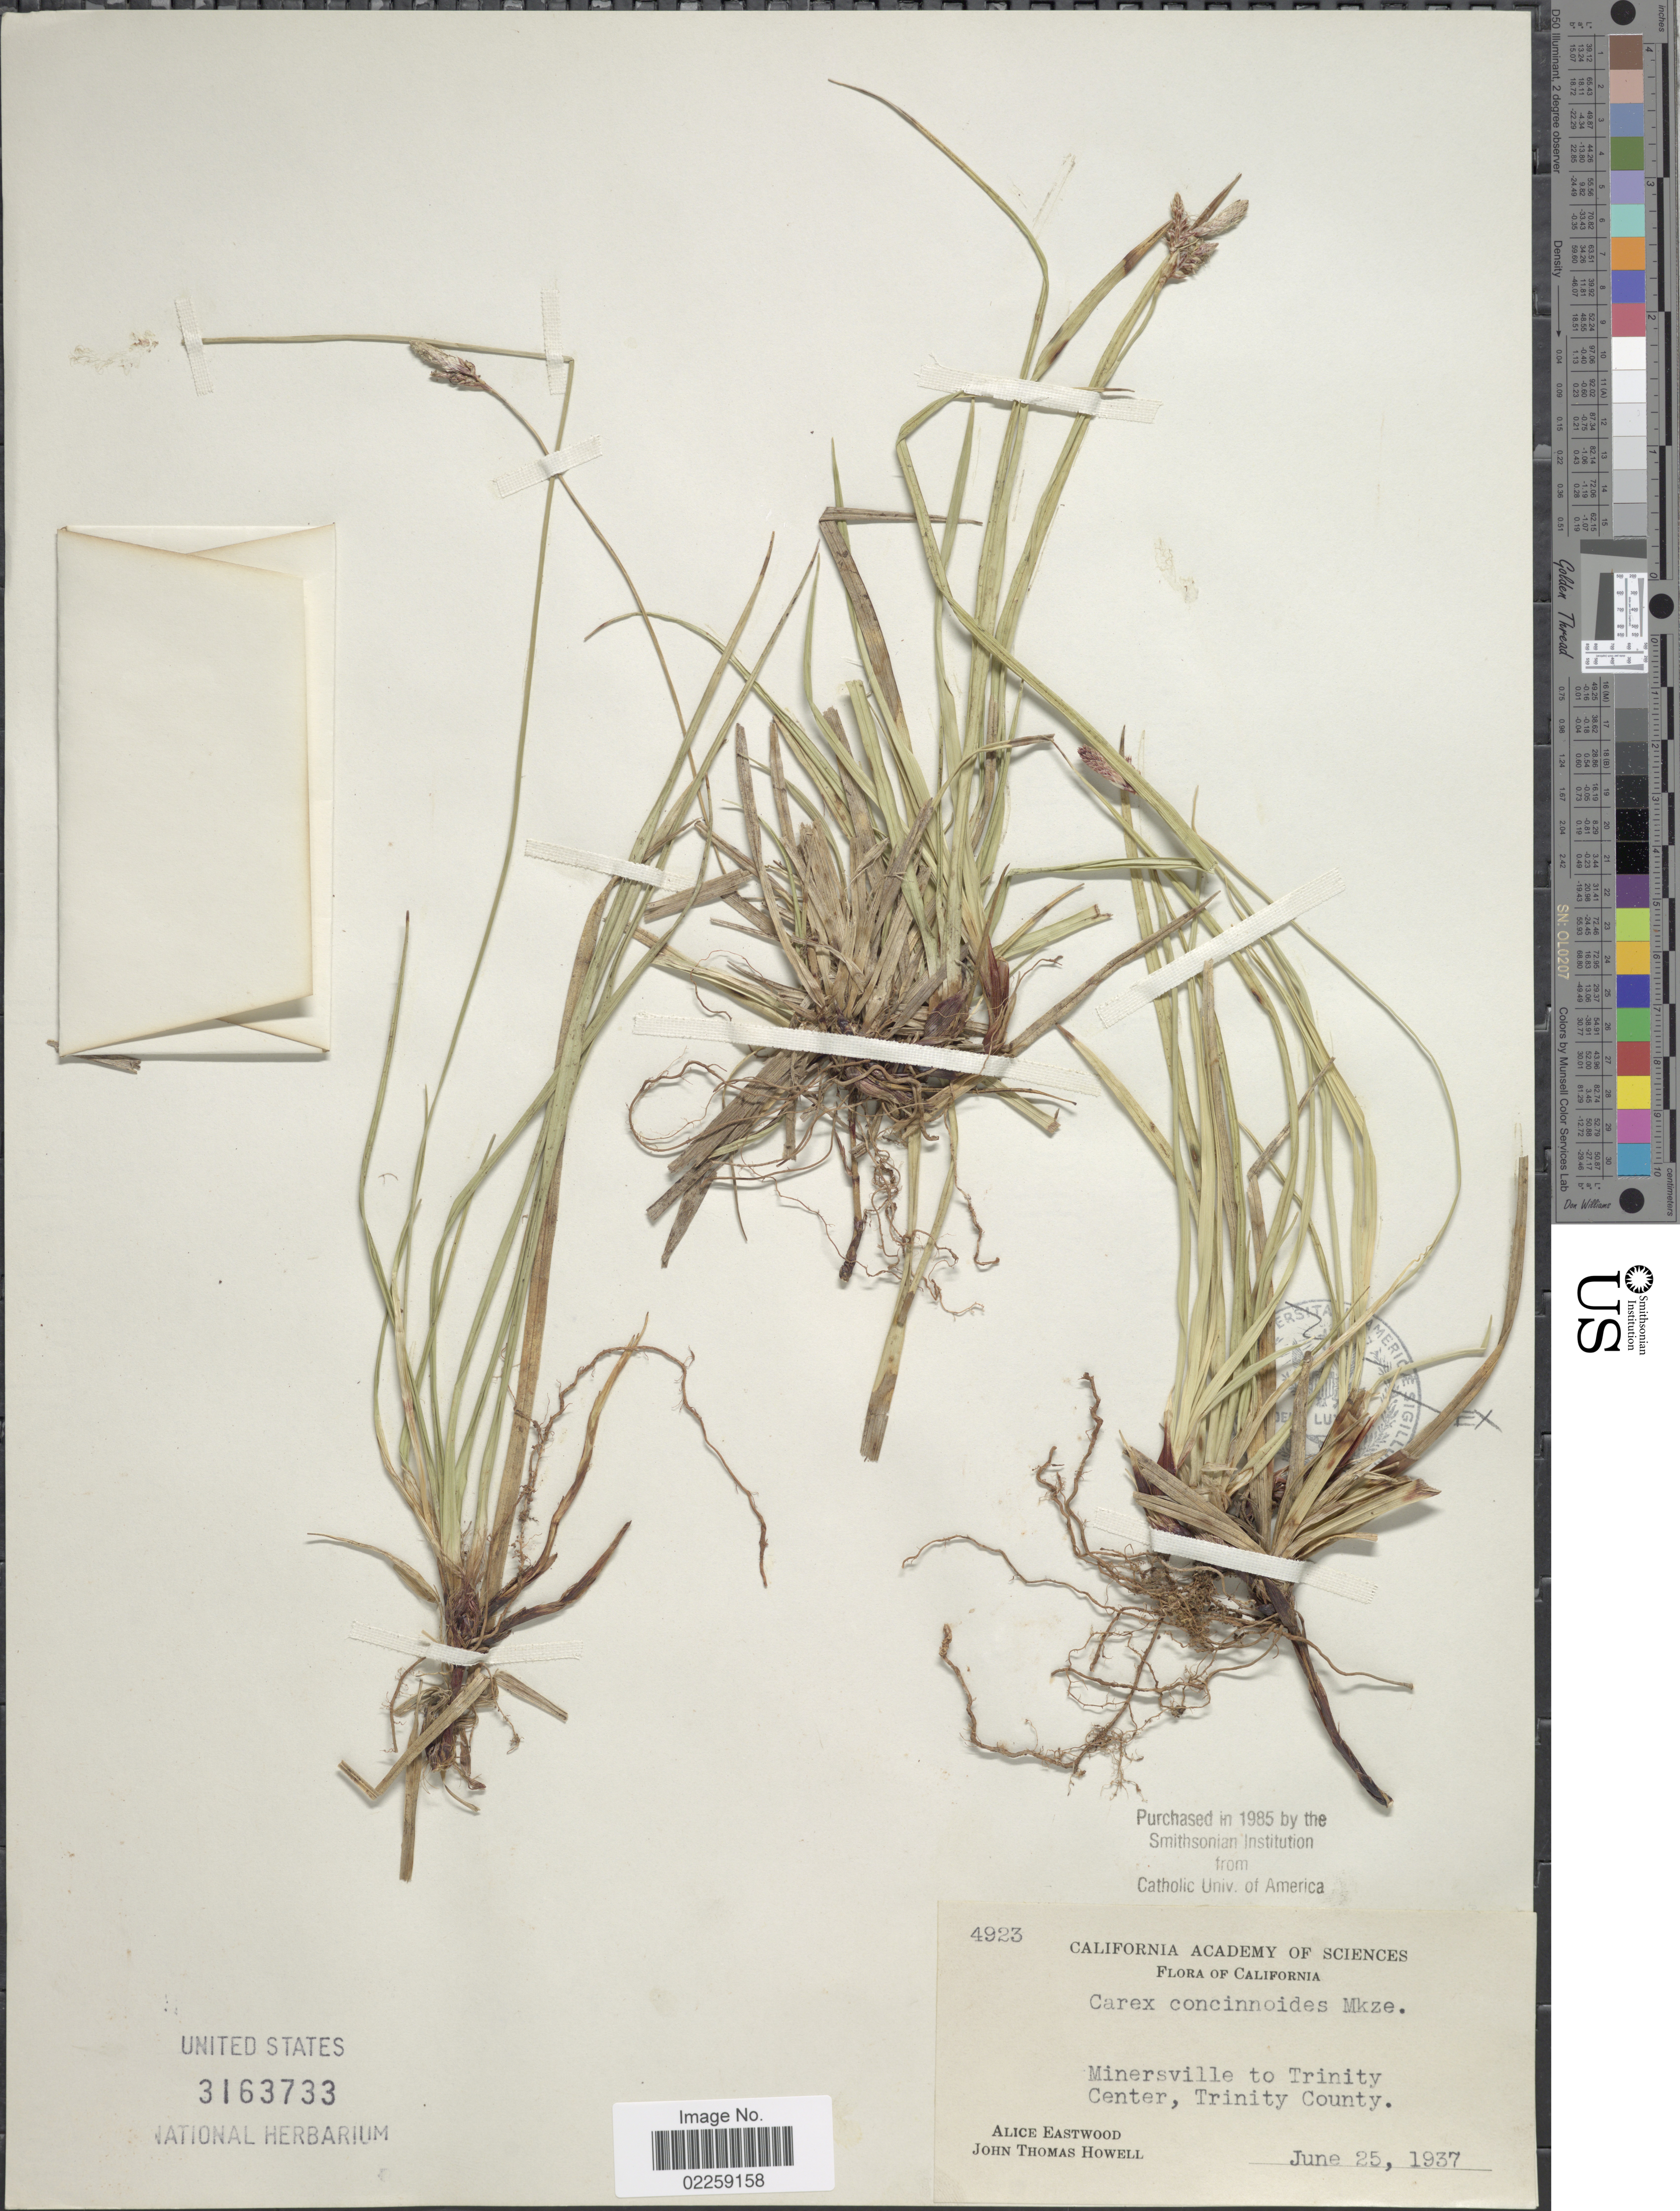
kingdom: Plantae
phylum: Tracheophyta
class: Liliopsida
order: Poales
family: Cyperaceae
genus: Carex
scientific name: Carex concinnoides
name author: Mack.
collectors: A. Eastwood & J. T. Howell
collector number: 4923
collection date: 1937-06-25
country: United States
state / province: California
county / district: Trinity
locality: Minersville to Trinity Center, Trinity County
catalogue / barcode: US 3163733